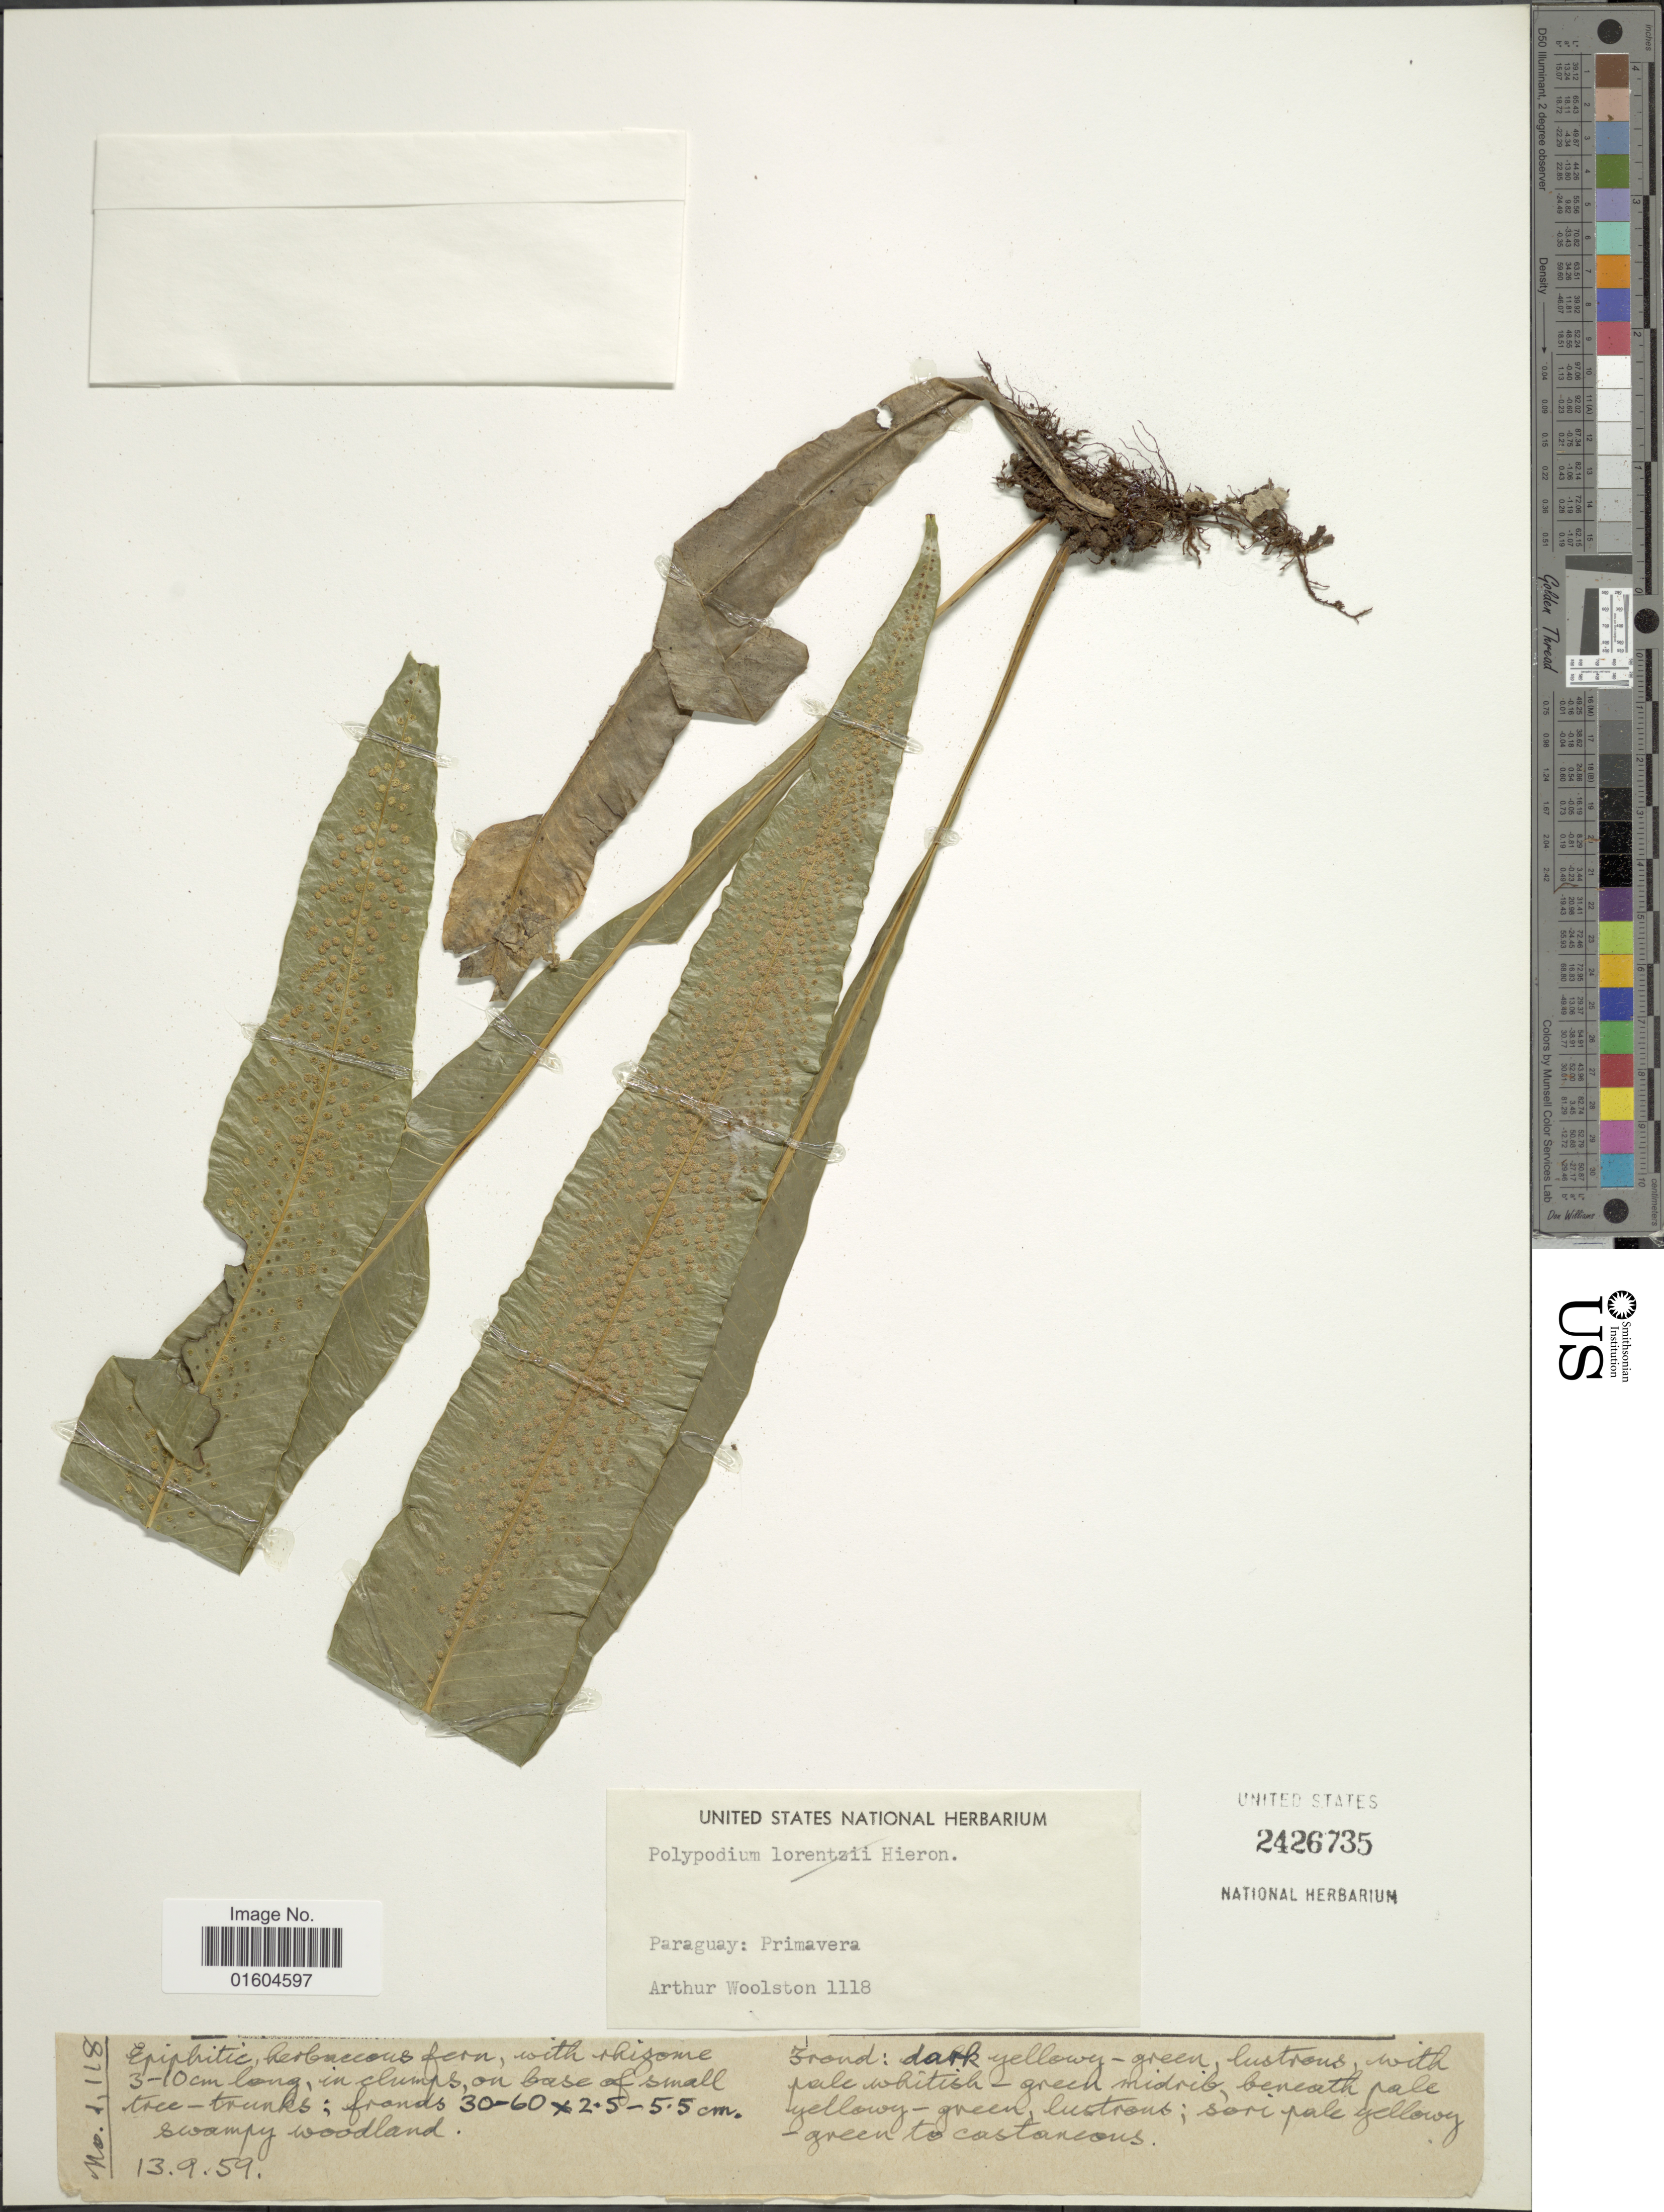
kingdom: Plantae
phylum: Tracheophyta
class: Polypodiopsida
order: Polypodiales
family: Polypodiaceae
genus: Campyloneurum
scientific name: Campyloneurum major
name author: (Hieron. ex Hicken) Lellinger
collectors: A. L. Woolston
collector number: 1118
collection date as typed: Transcribed d/m/y: 13/9/59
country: Paraguay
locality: Paraguay: Primavera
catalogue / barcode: US 2426735